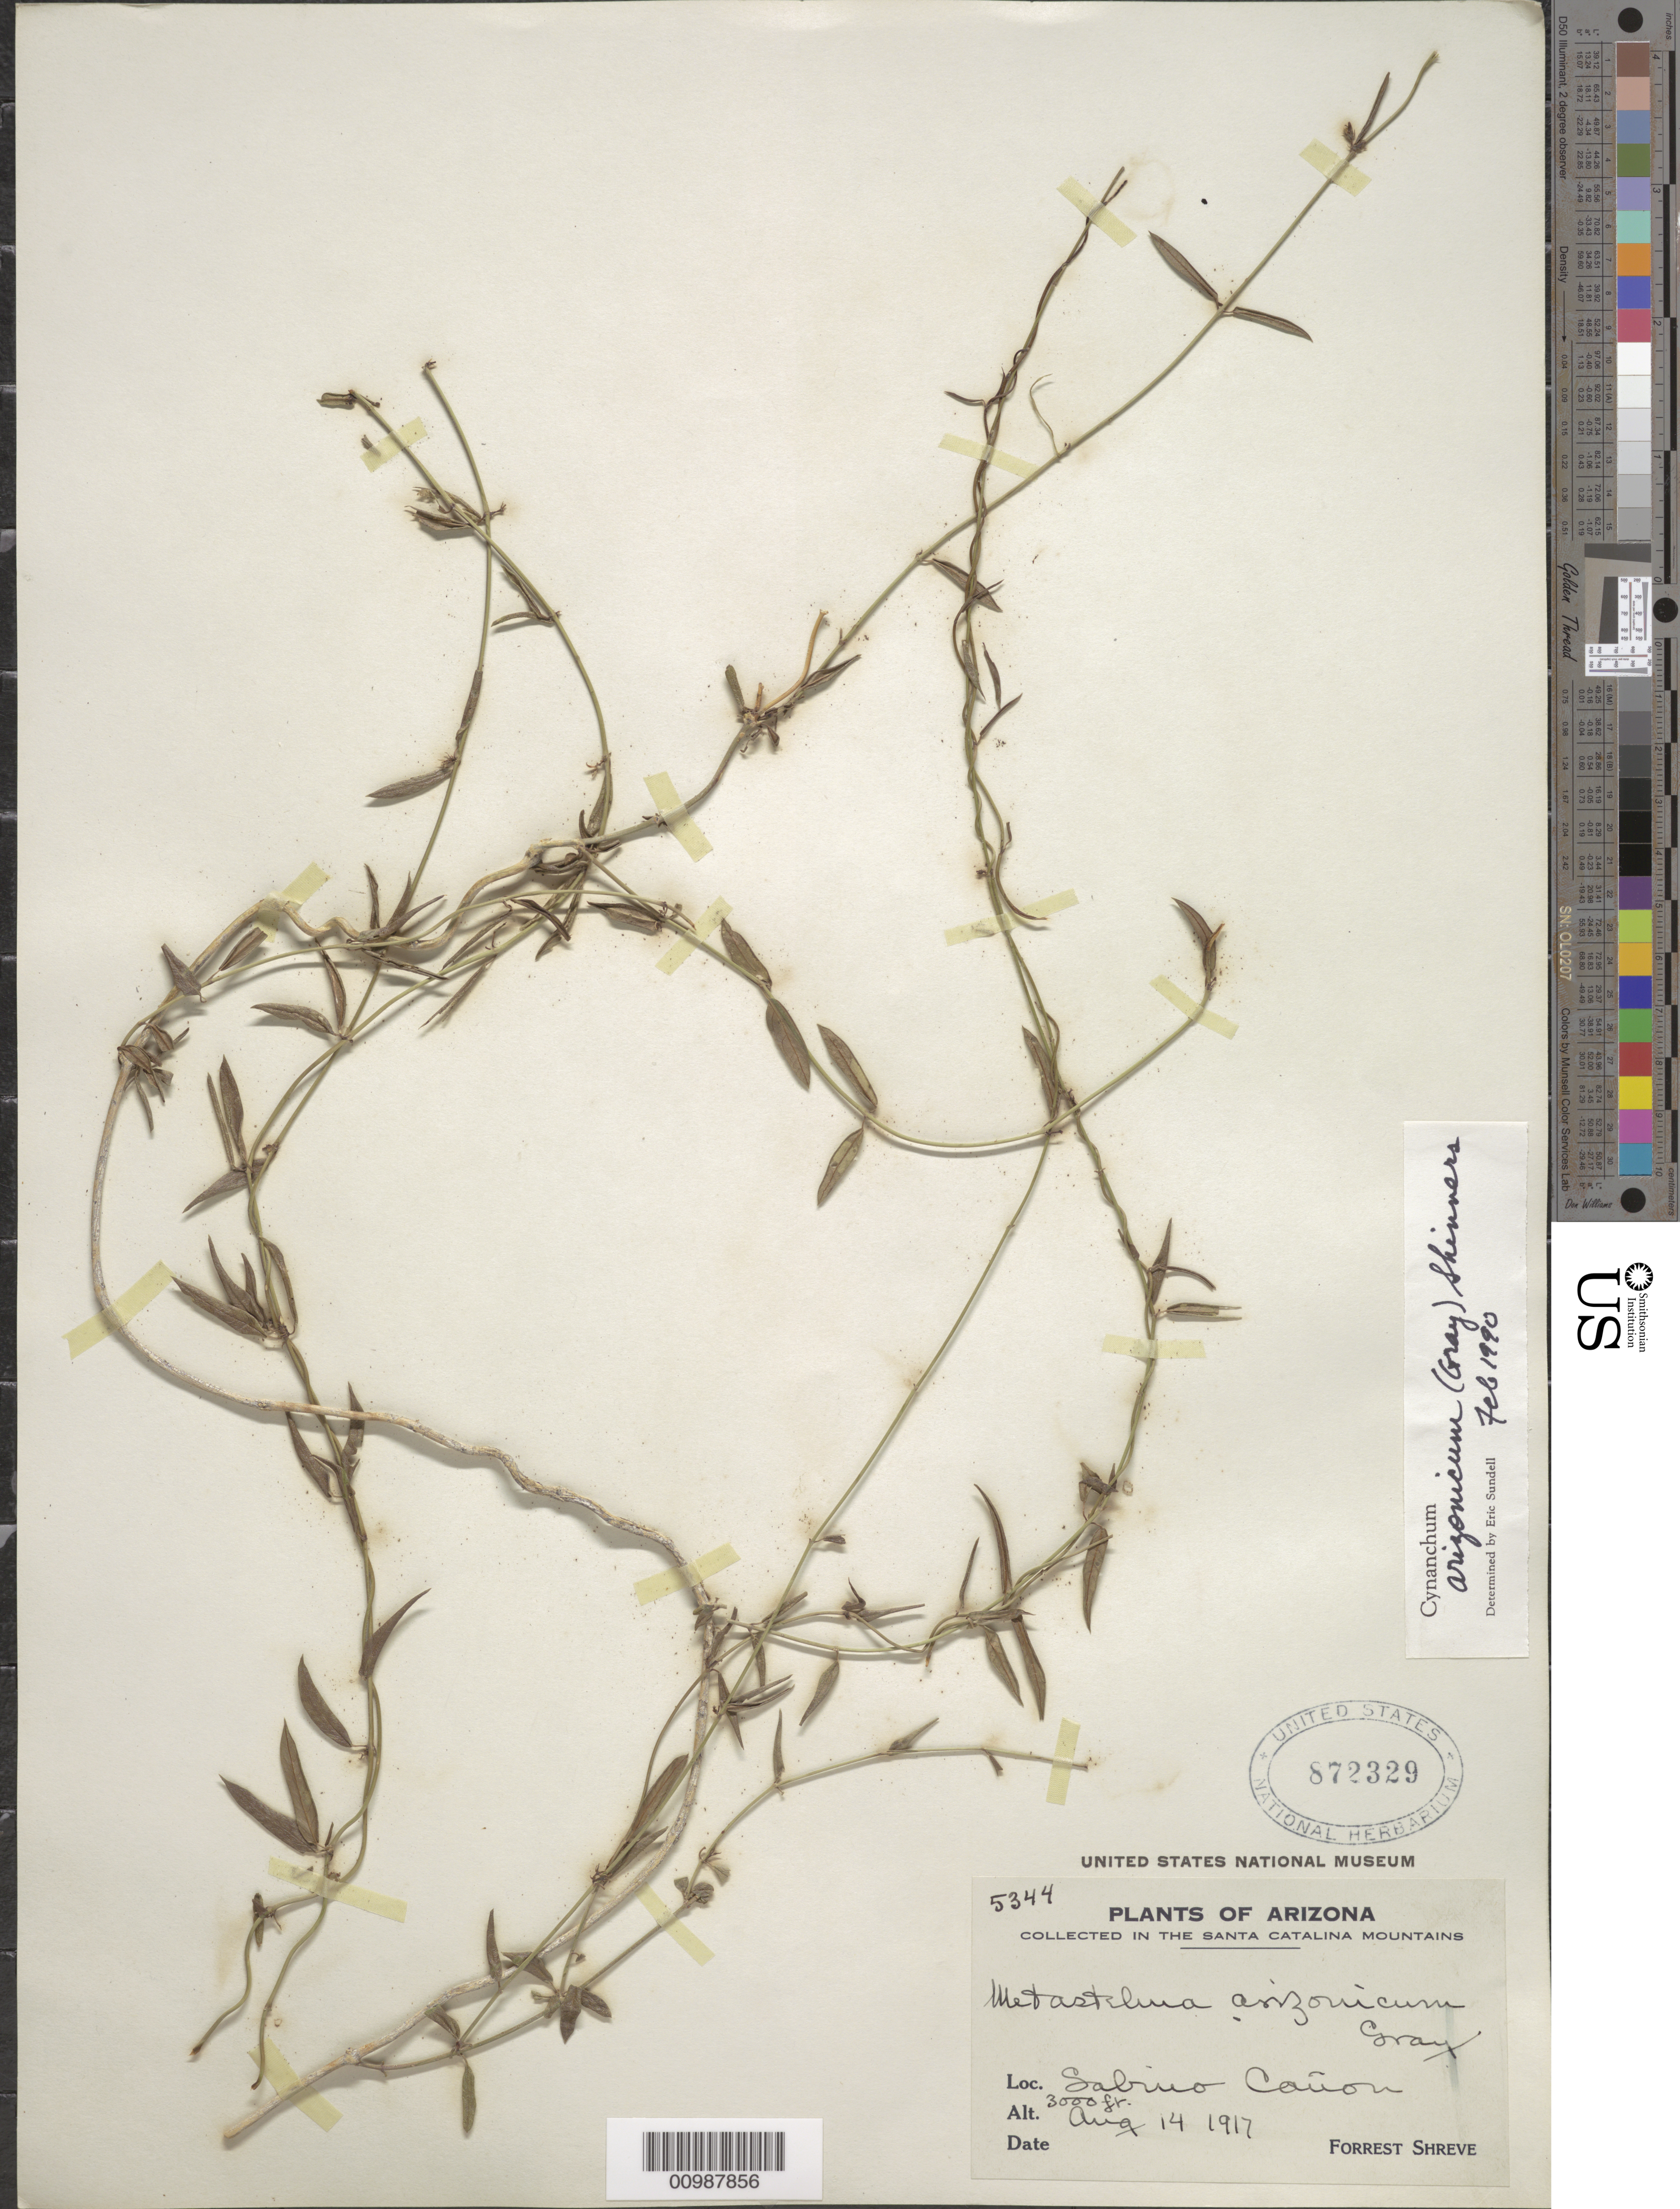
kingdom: Plantae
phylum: Tracheophyta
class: Magnoliopsida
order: Gentianales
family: Apocynaceae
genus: Cynanchum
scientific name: Cynanchum arizonicum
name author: (A. Gray) Shinners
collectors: F. Shreve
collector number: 5344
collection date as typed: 14 Aug 1917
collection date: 1917-08-14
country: United States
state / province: Arizona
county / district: Pima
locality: Sabino Canyon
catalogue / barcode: US 872329